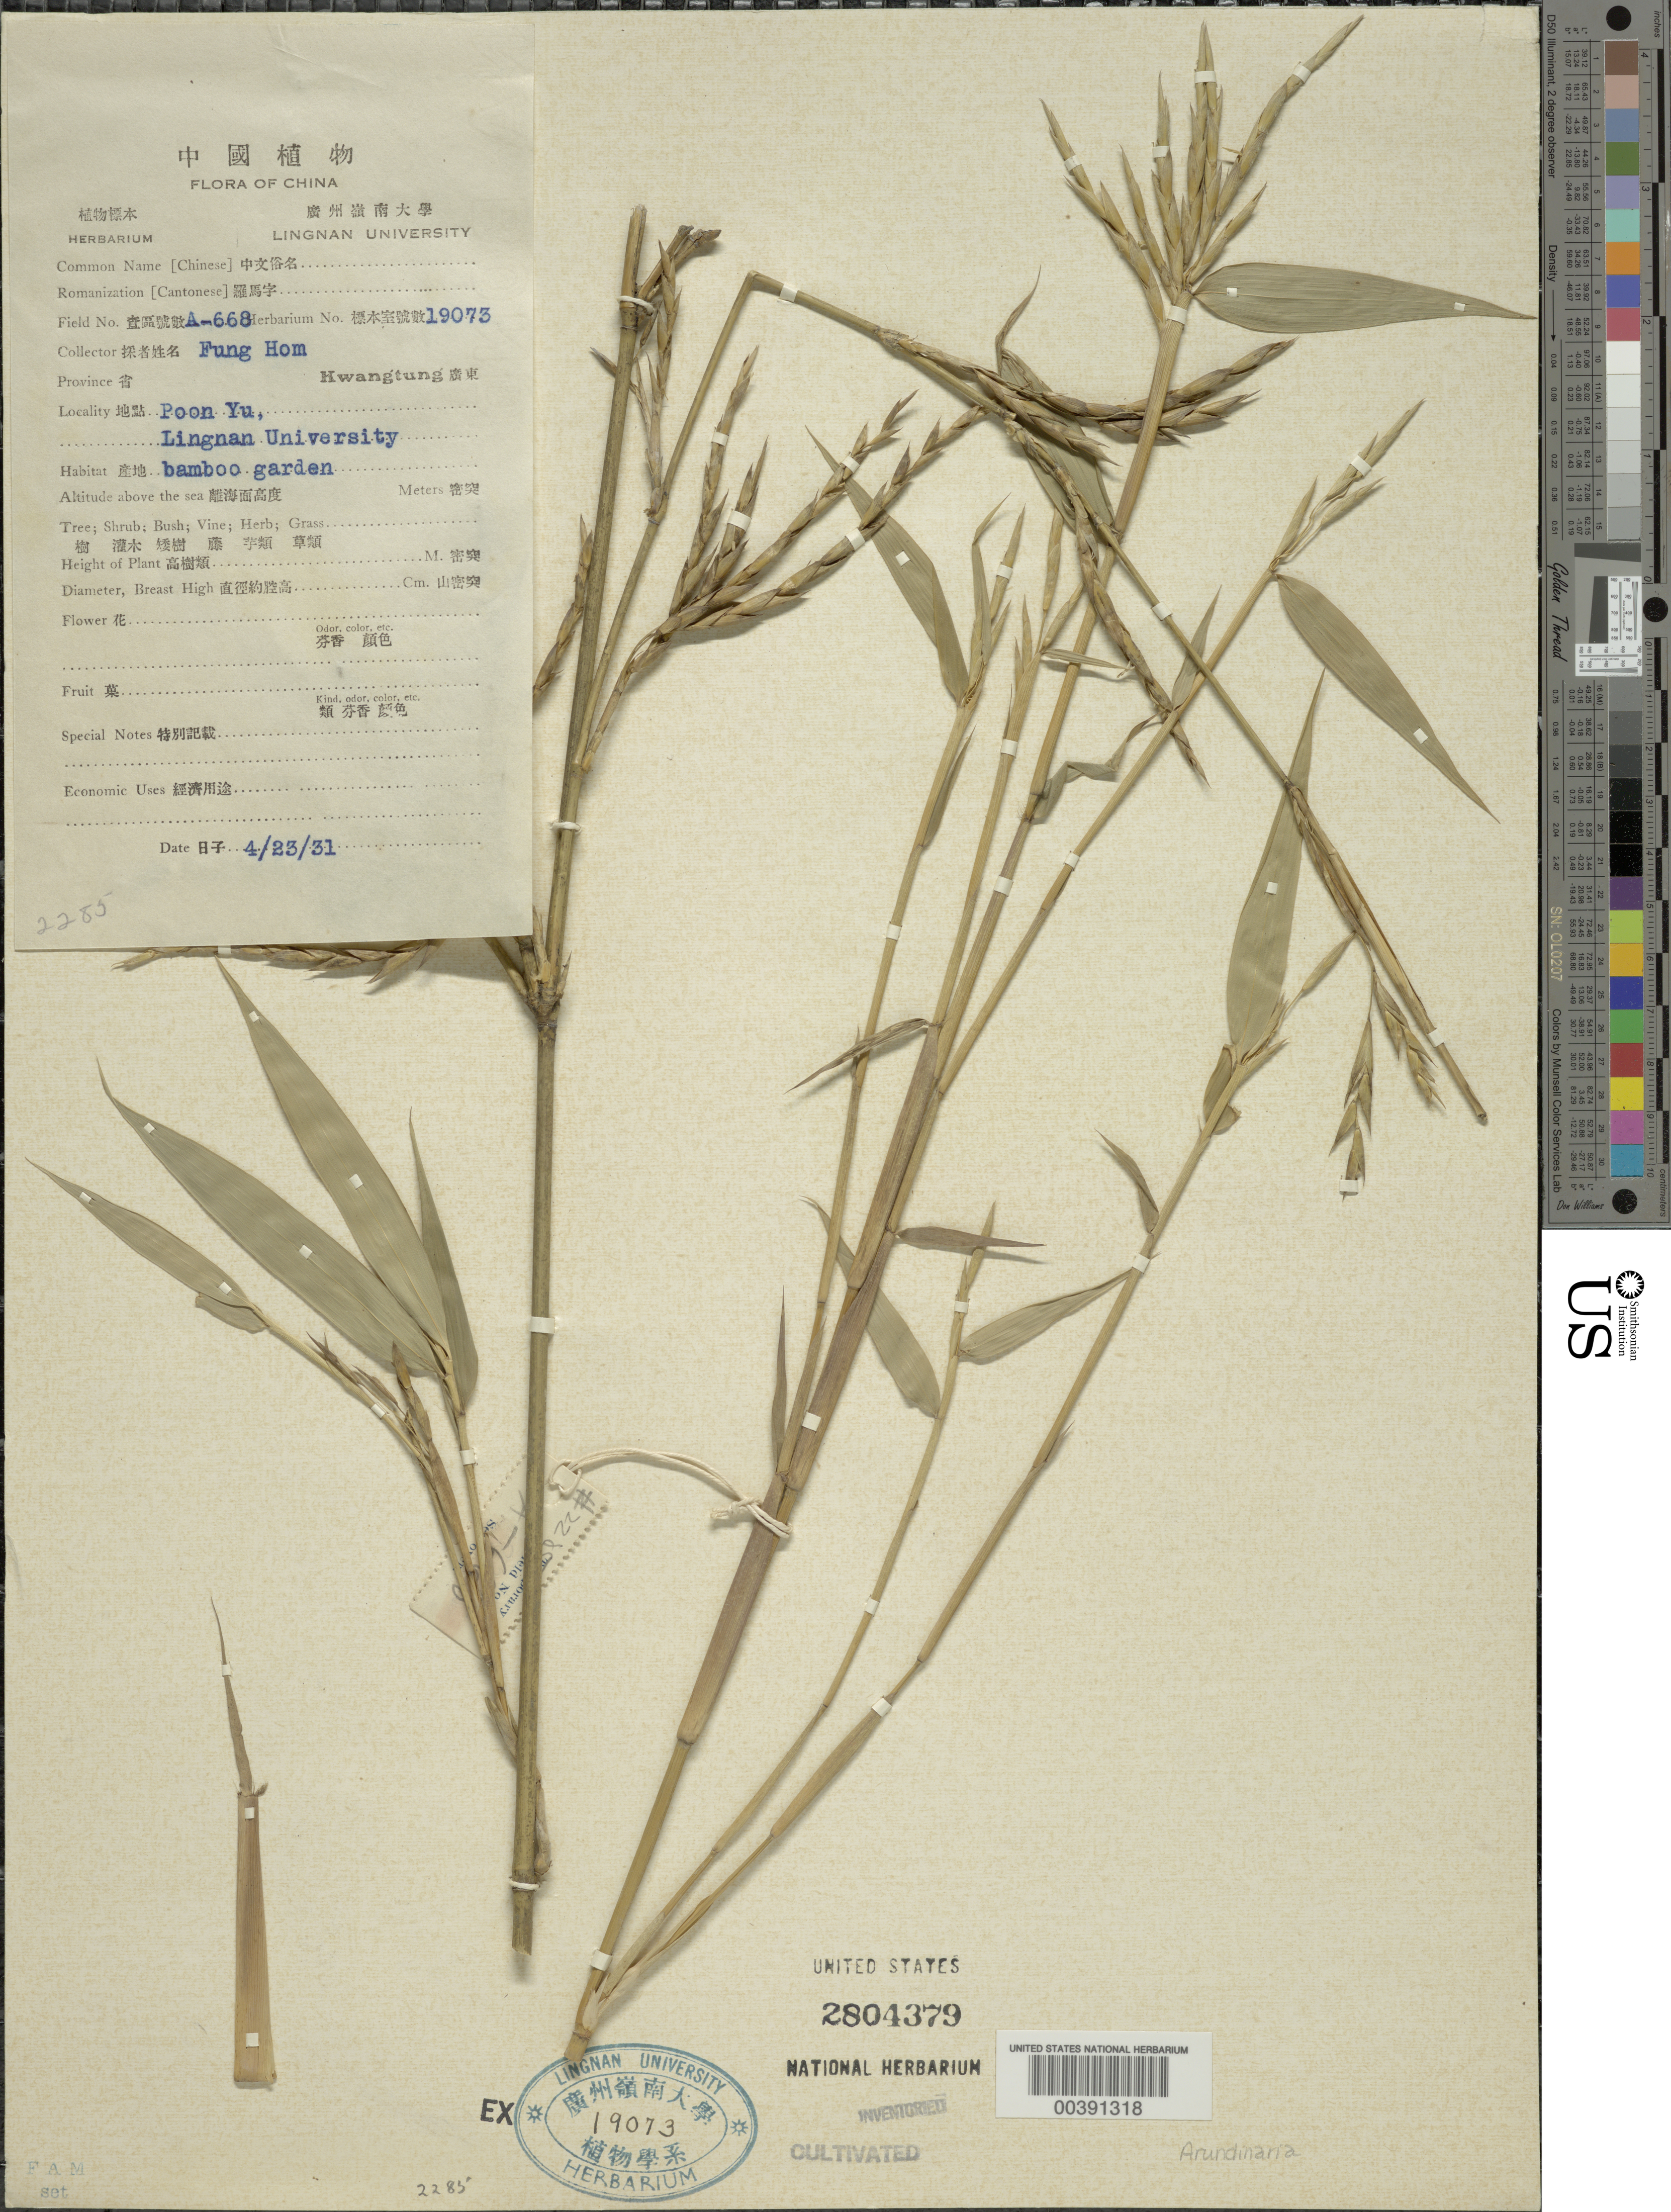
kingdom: Plantae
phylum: Tracheophyta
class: Liliopsida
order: Poales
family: Poaceae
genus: Arundinaria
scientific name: Arundinaria sp.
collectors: H. L. Fung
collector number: A-668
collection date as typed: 23 Apr 1931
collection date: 1931-04-23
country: China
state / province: Guangdong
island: Honam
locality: Lingnan univ. bg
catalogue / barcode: US 2804379